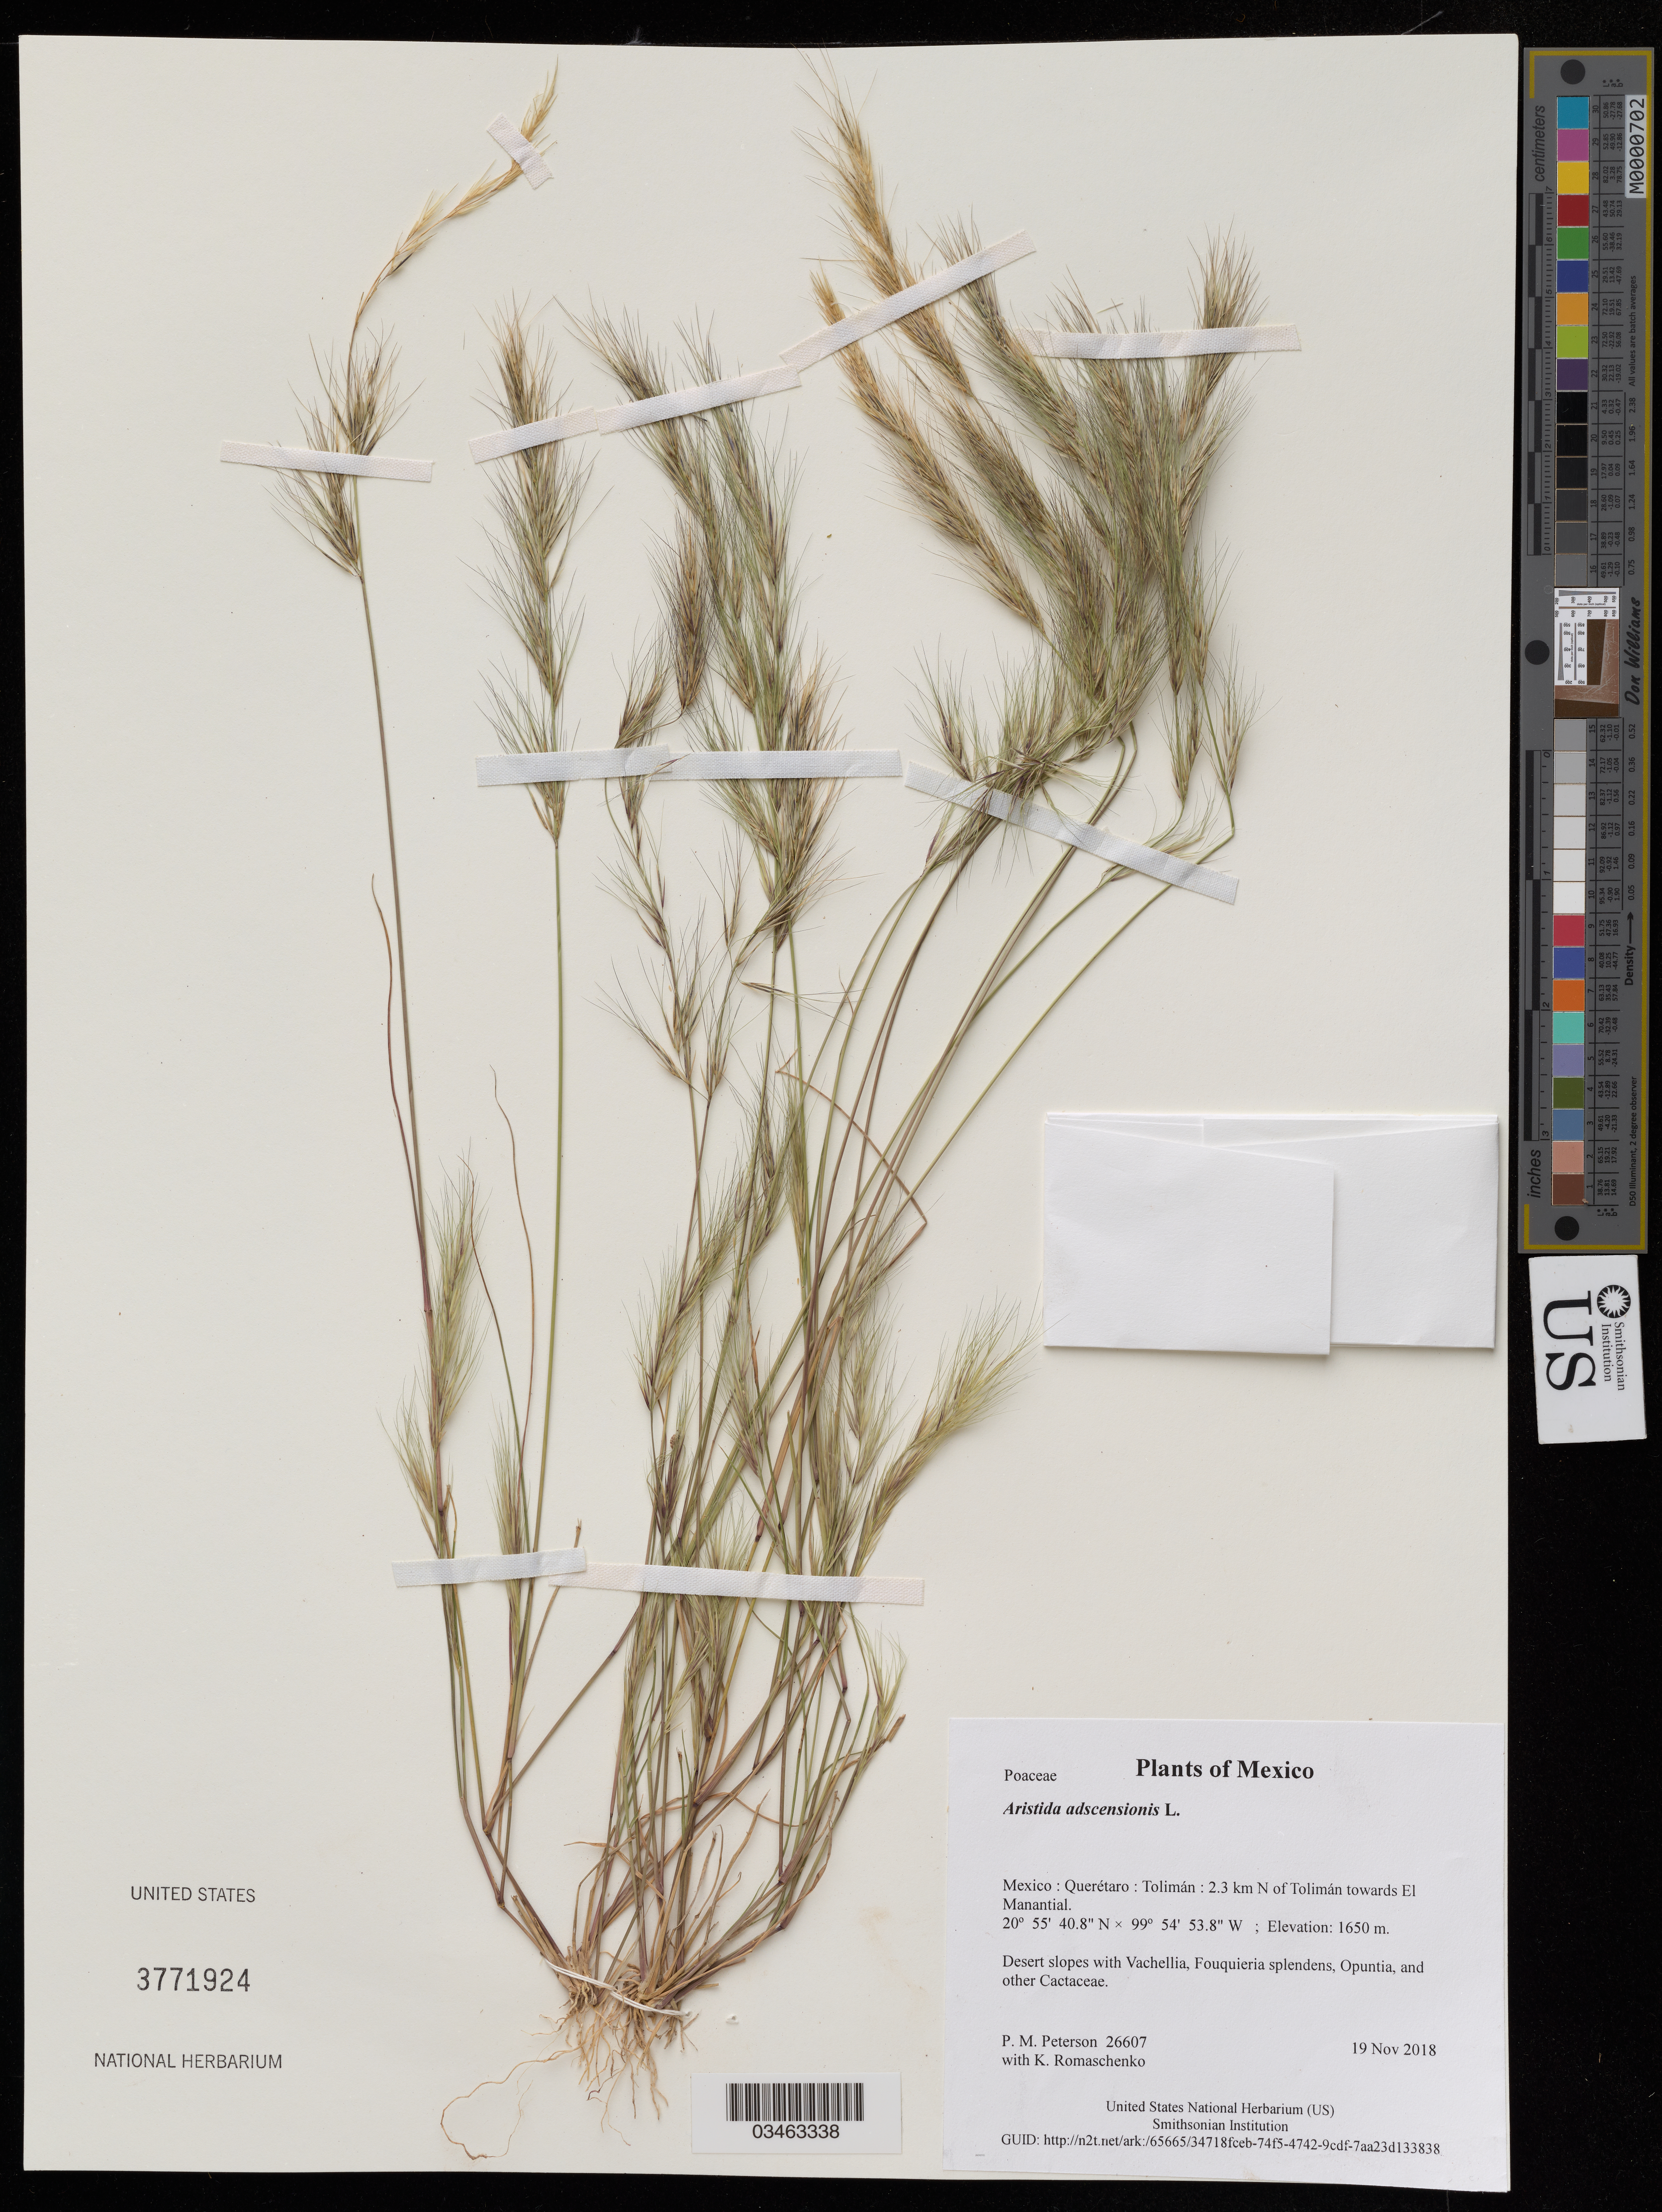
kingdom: Plantae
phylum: Tracheophyta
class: Liliopsida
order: Poales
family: Poaceae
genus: Aristida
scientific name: Aristida adscensionis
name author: L.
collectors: P. M. Peterson & K. Romaschenko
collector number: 26607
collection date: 2018-11-19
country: Mexico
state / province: Querétaro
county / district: Tolimán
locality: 2.3 km N of Tolimán towards El Manantial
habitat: Desert slopes with Vachellia, Fouquieria splendens, Opuntia, and other Cactaceae.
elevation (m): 1650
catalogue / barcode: US 3771924